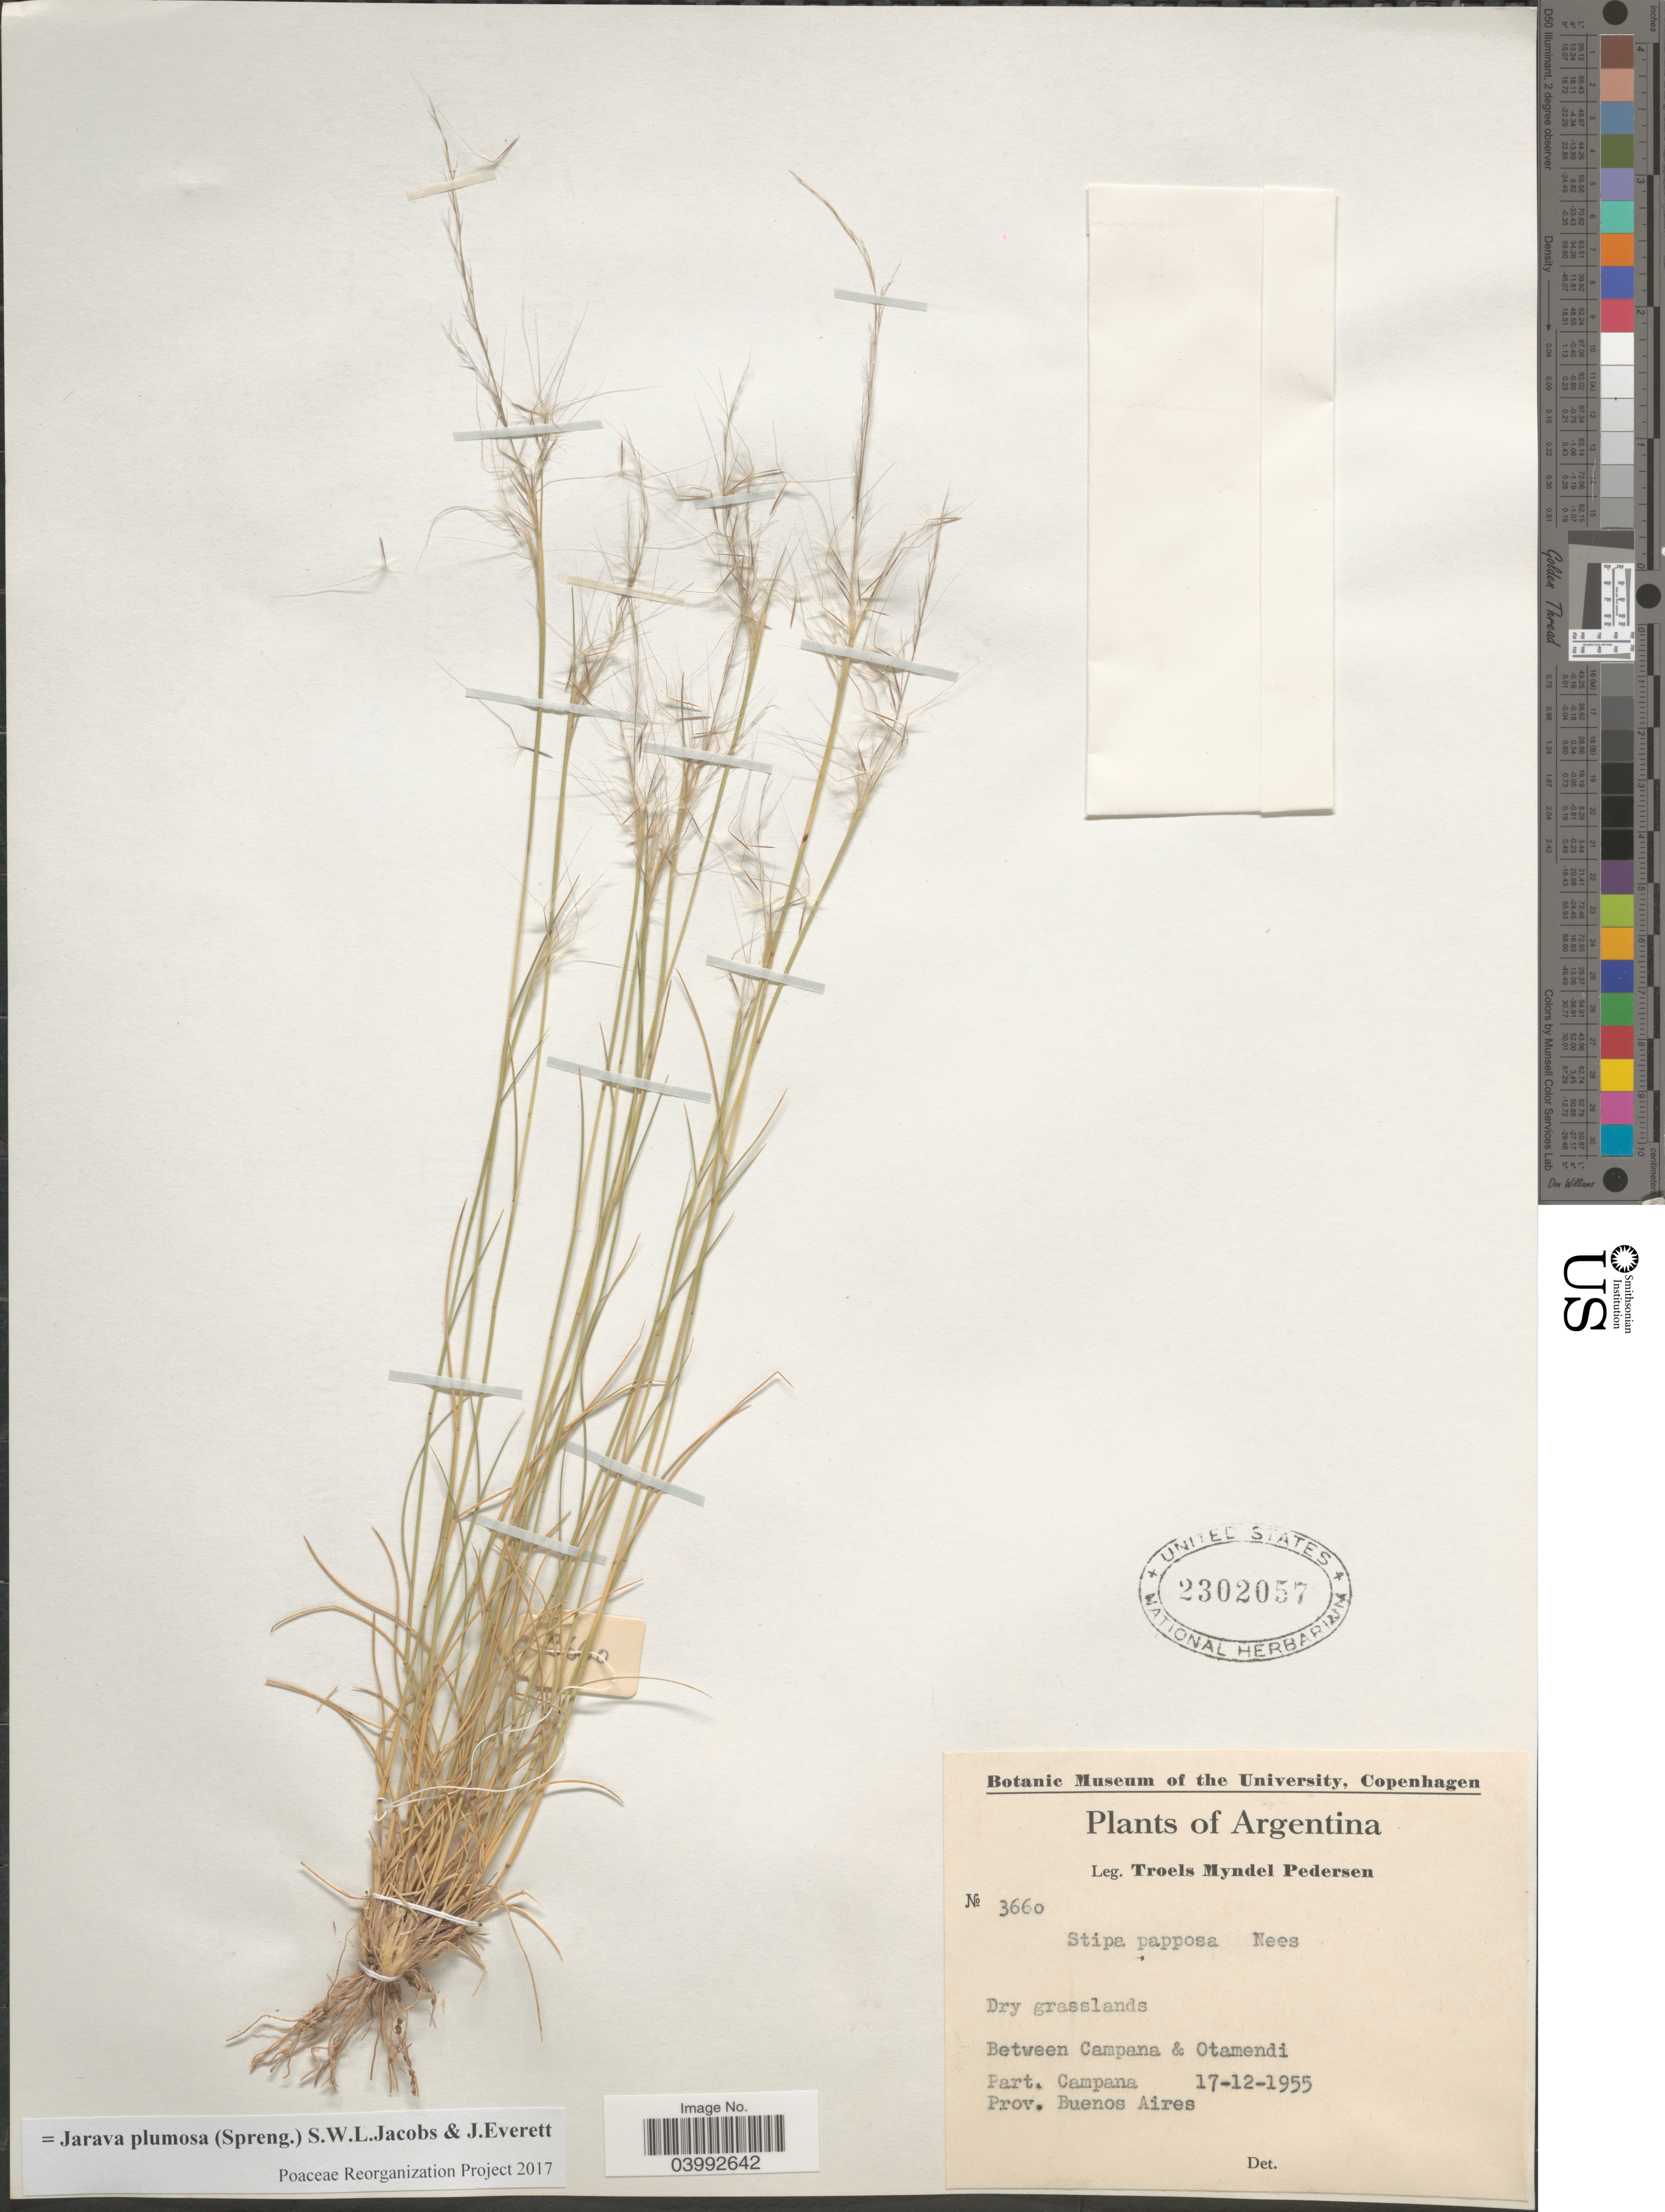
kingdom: Plantae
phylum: Tracheophyta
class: Liliopsida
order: Poales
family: Poaceae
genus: Stipa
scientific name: Stipa papposa Nees, nom. illeg.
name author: Nees in Mart.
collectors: T. Pederson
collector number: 3660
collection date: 1955-12-17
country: Argentina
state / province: Buenos Aires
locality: Between Campana & Otamendi. Part. Campana.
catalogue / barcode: US 2302057